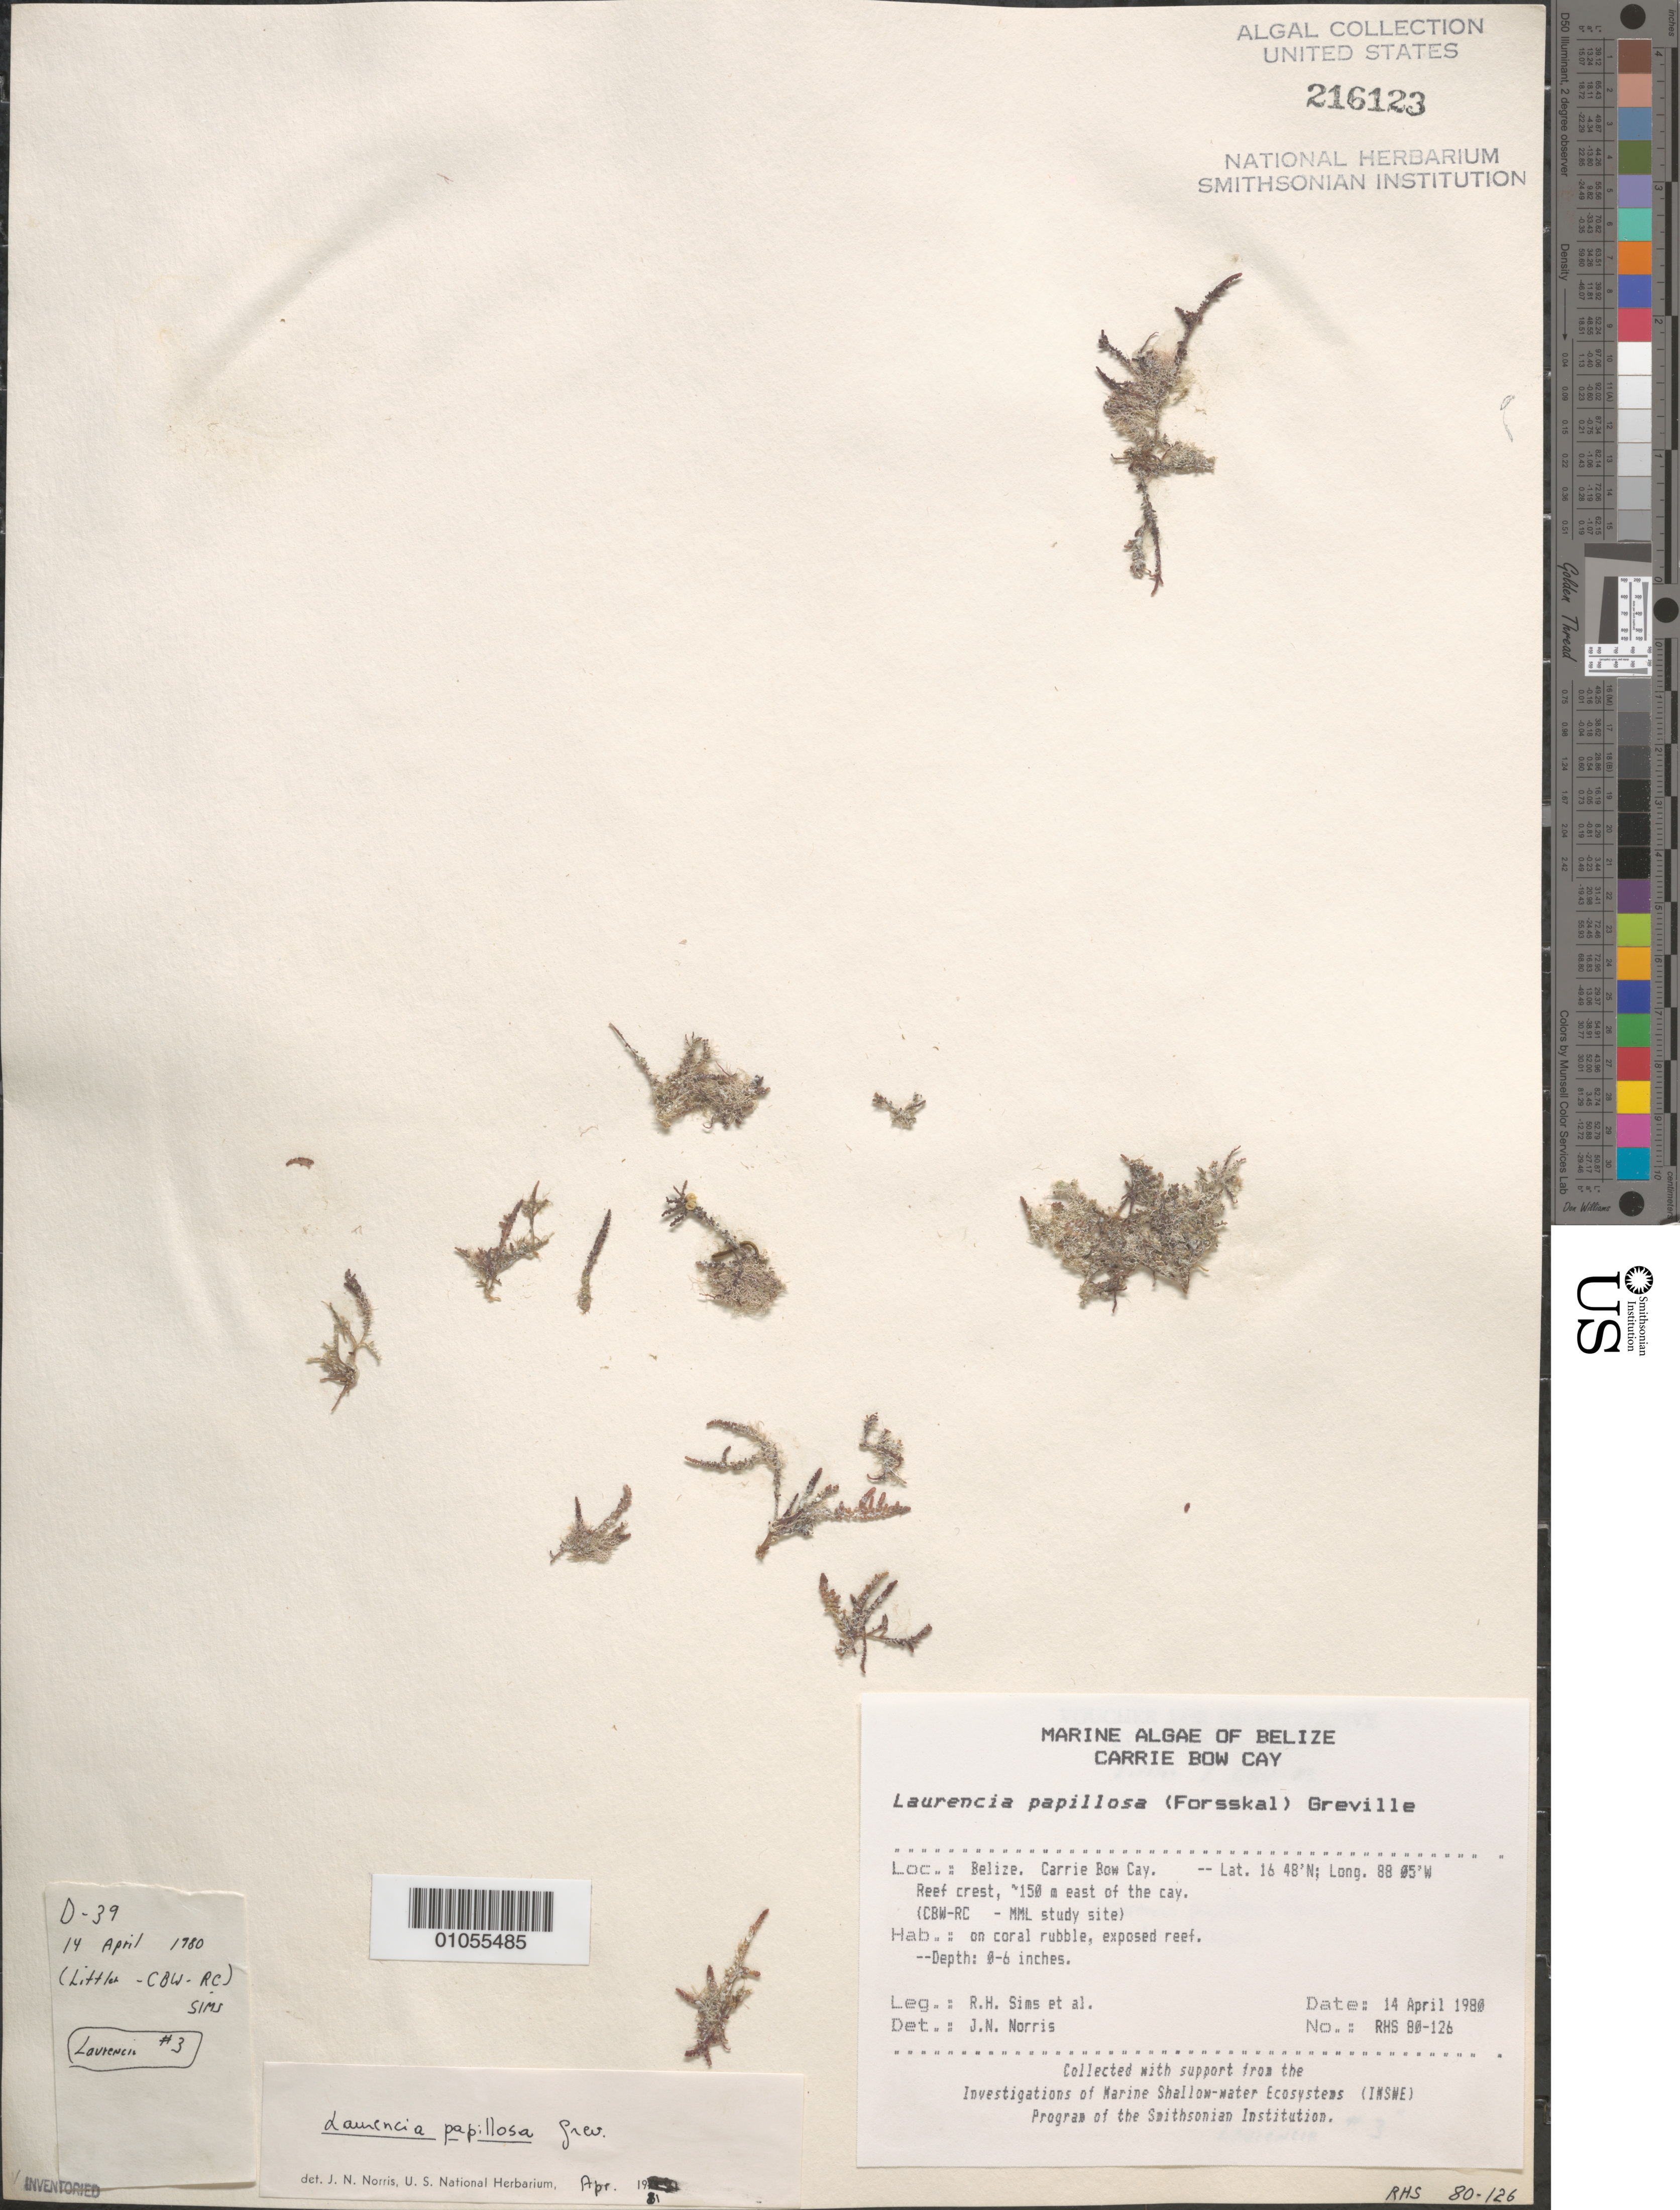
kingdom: Plantae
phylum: Rhodophyta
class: Florideophyceae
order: Ceramiales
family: Rhodomelaceae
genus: Palisada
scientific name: Palisada perforata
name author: (Bory) K.W. Nam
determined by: Algae name updating Project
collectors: R. H. Sims & et al.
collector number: RHS 80-126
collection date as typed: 14 Apr 1980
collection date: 1980-04-14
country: Belize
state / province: Stann Creek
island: Carrie Bow Cay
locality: Reef crest ca. 150 m east of Carrie Bow Cay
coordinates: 16 48'N, 88 05'W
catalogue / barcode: US 216123